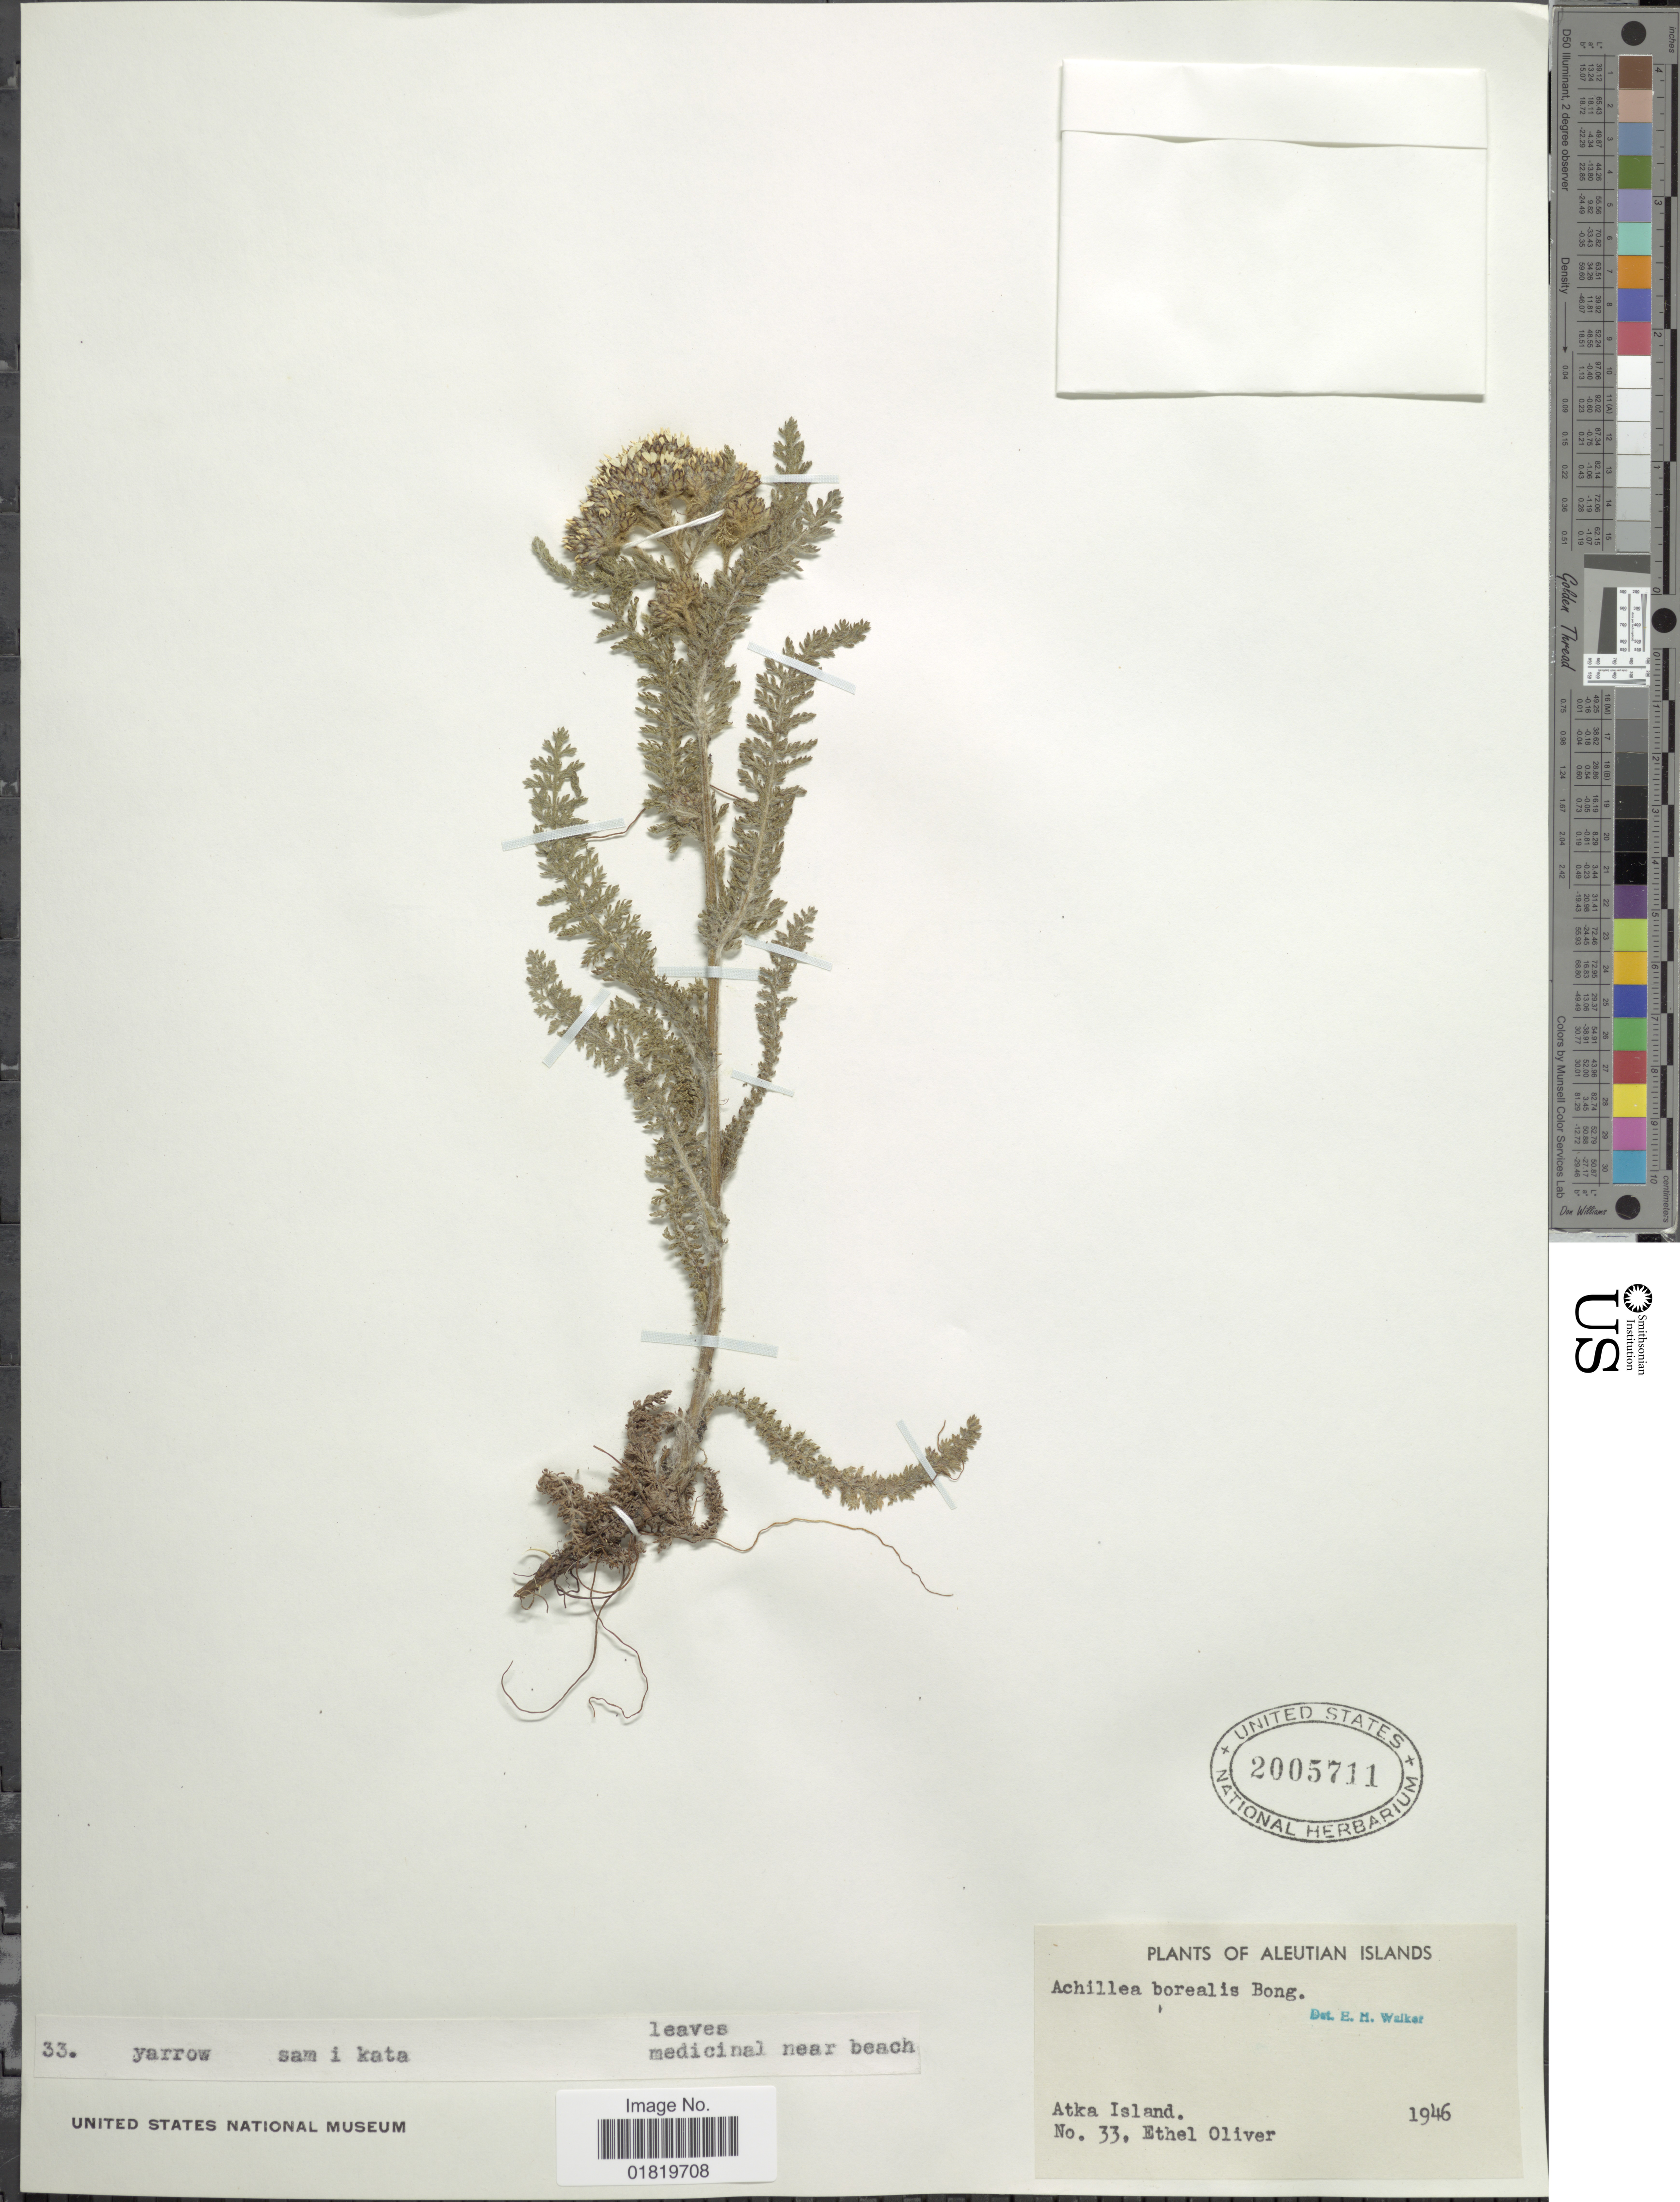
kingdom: Plantae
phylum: Tracheophyta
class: Magnoliopsida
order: Asterales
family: Asteraceae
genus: Achillea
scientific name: Achillea borealis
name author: Bong.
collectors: E. Oliver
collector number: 33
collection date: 1946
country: United States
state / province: Alaska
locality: Aleutian Islands, Atka Island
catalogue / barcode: US 2005711